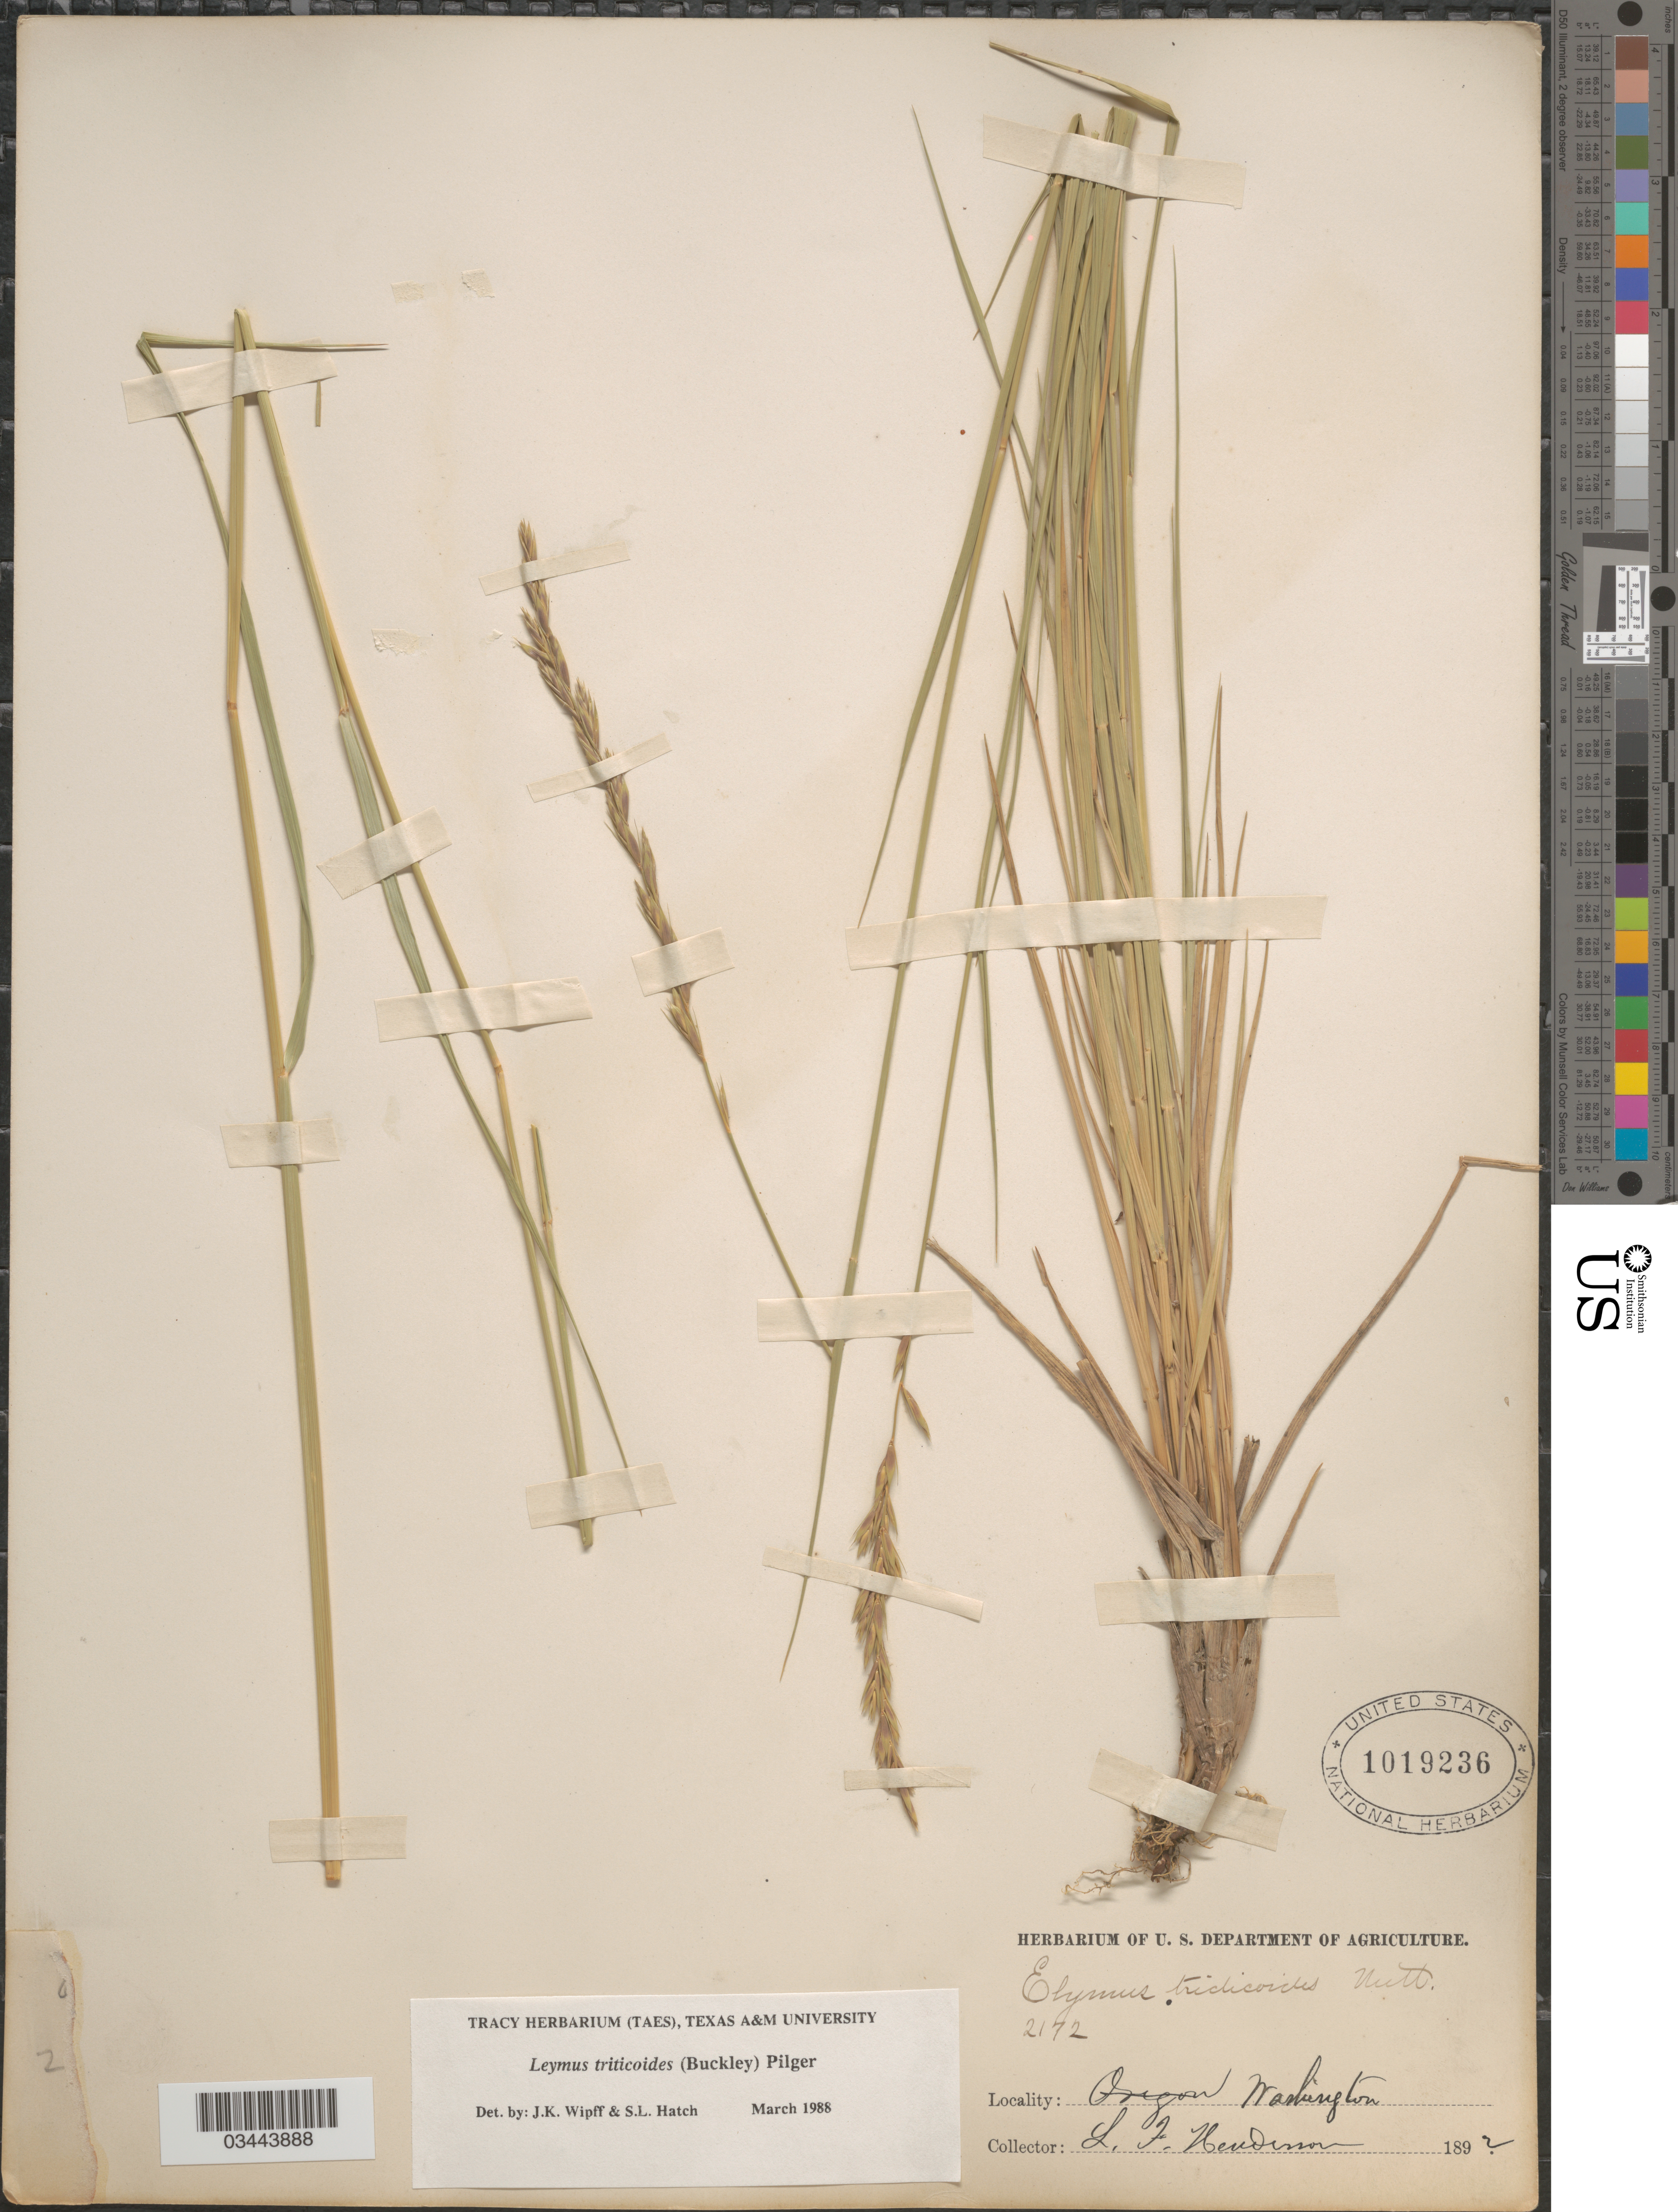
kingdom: Plantae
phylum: Tracheophyta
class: Liliopsida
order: Poales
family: Poaceae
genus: Leymus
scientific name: Leymus triticoides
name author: (Buckley) Pilg.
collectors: L. Henderson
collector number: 2172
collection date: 1892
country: United States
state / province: Washington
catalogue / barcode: US 1019236